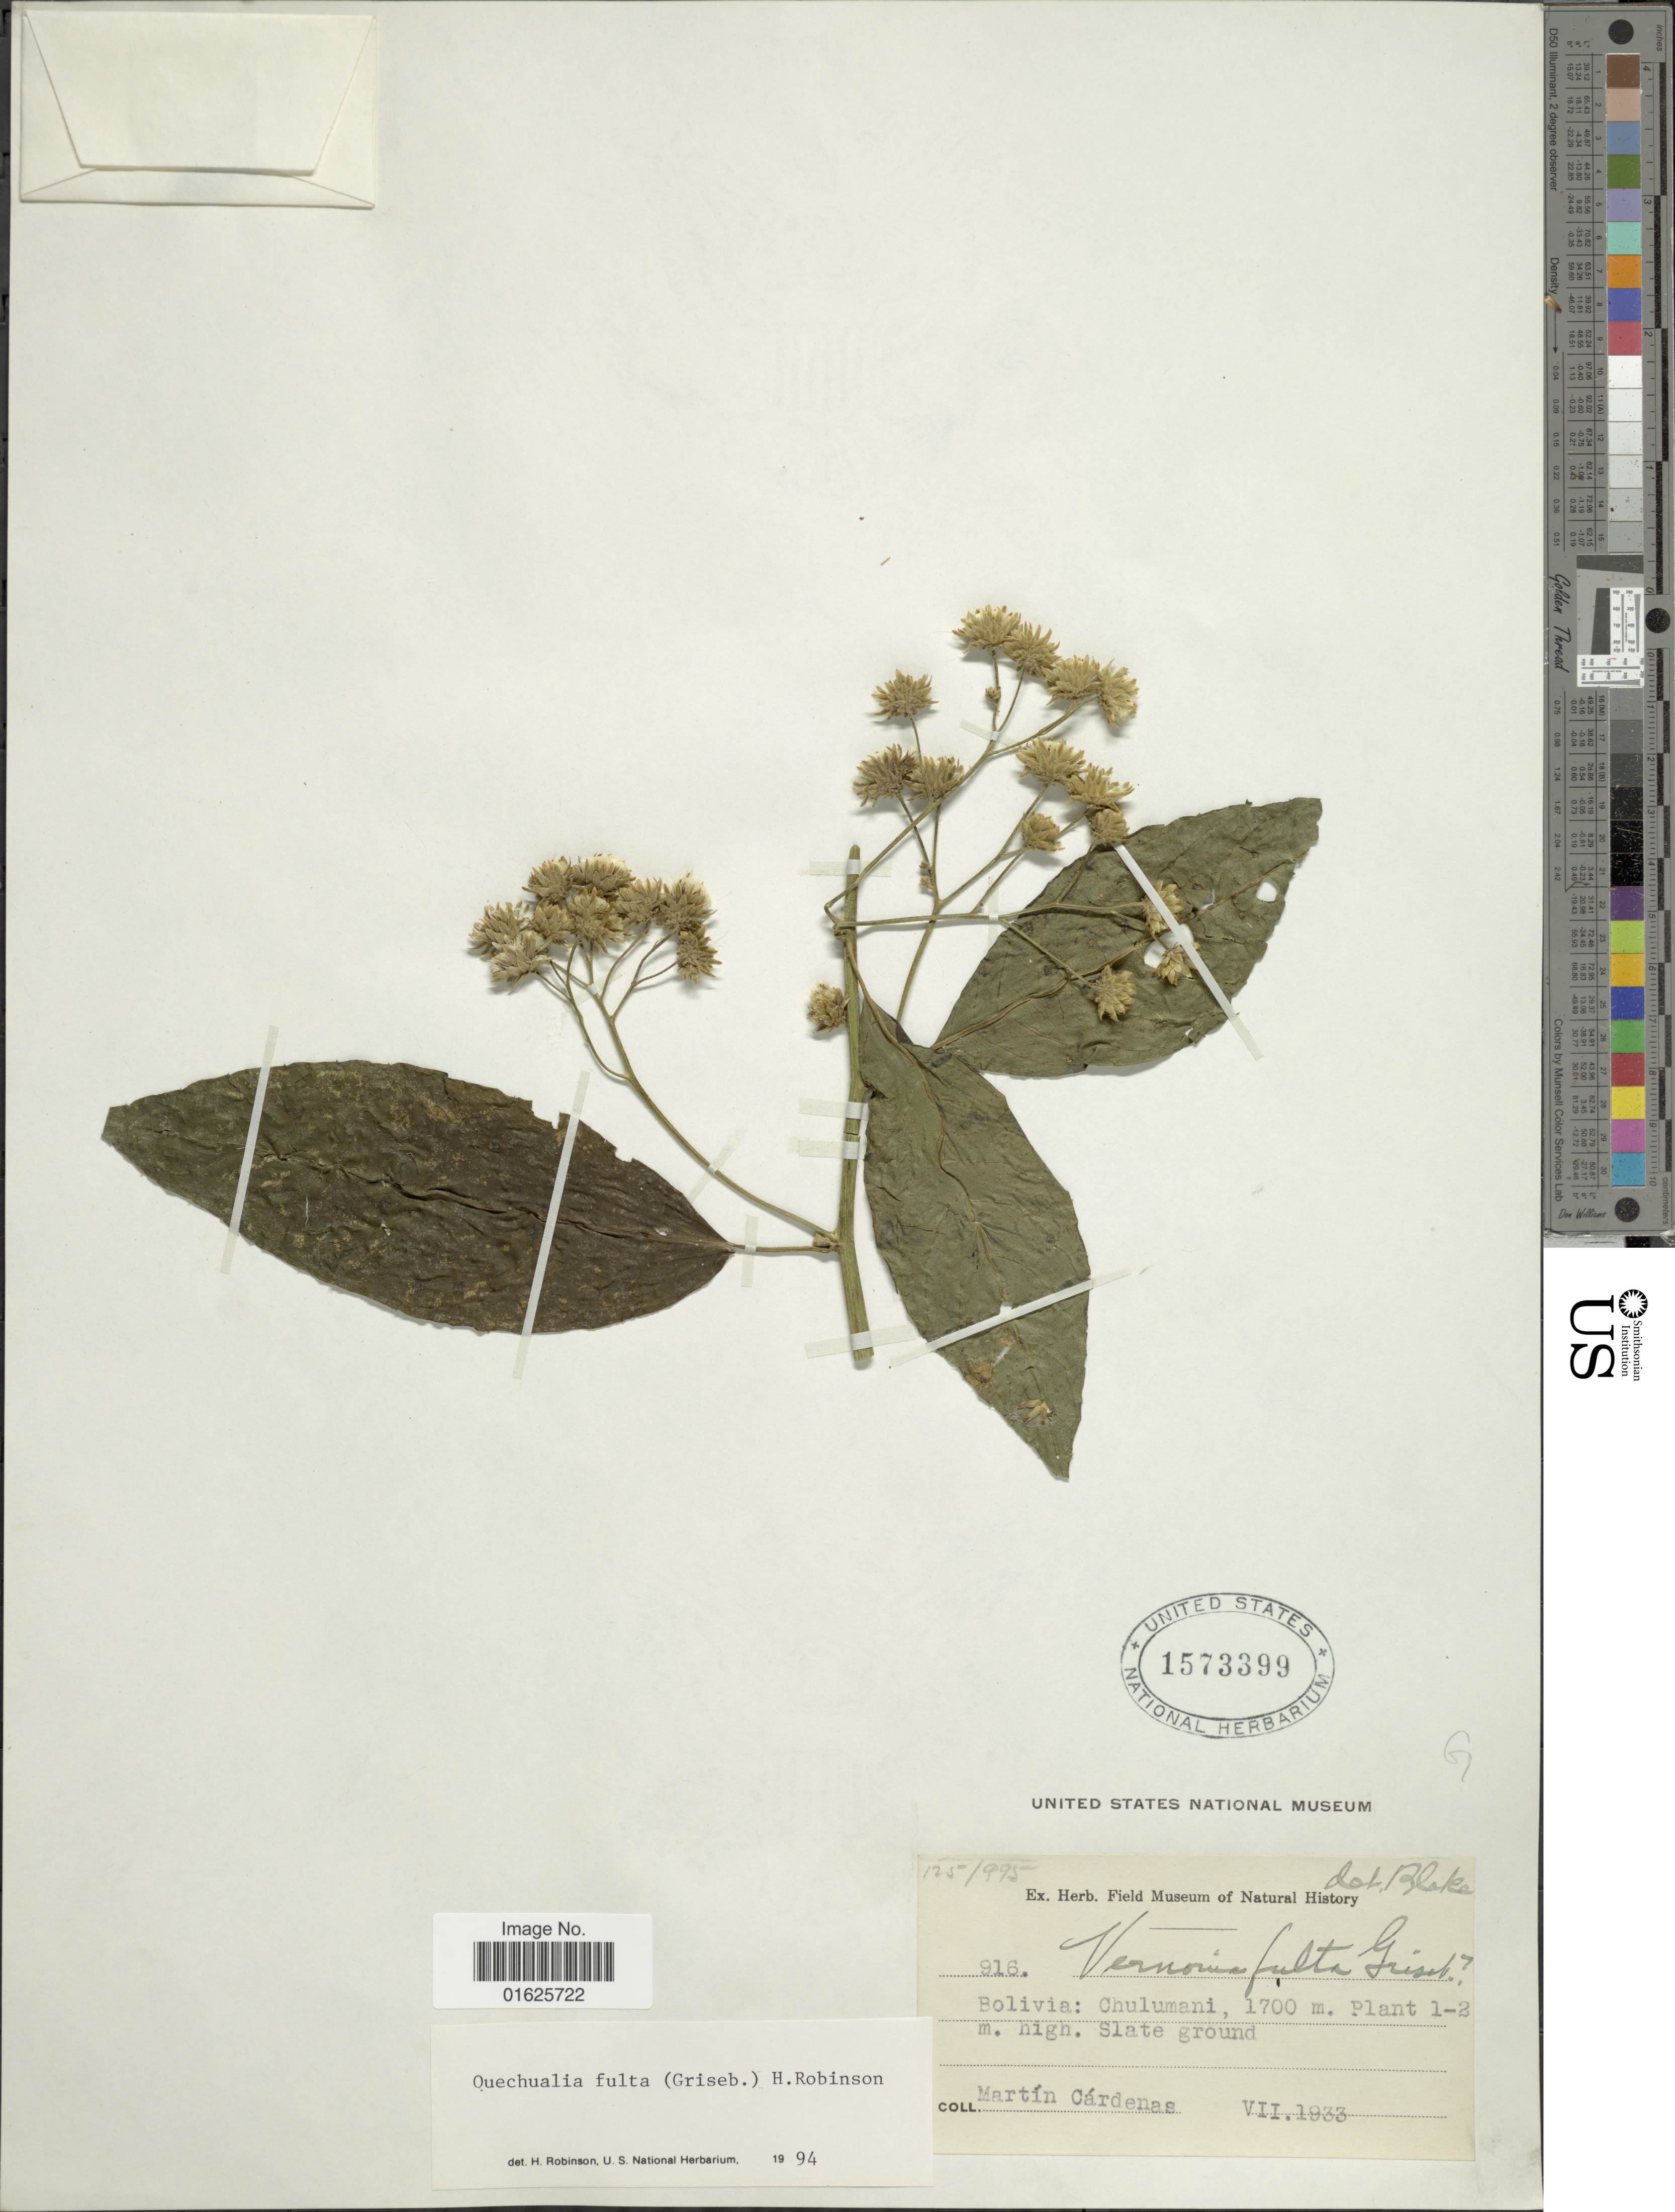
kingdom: Plantae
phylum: Tracheophyta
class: Magnoliopsida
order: Asterales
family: Asteraceae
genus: Quechualia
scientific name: Quechualia fulta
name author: (Griseb.) H. Rob.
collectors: M. Cárdenas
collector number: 916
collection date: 1933-08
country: Bolivia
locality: Chulumani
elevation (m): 1700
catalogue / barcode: US 1573399